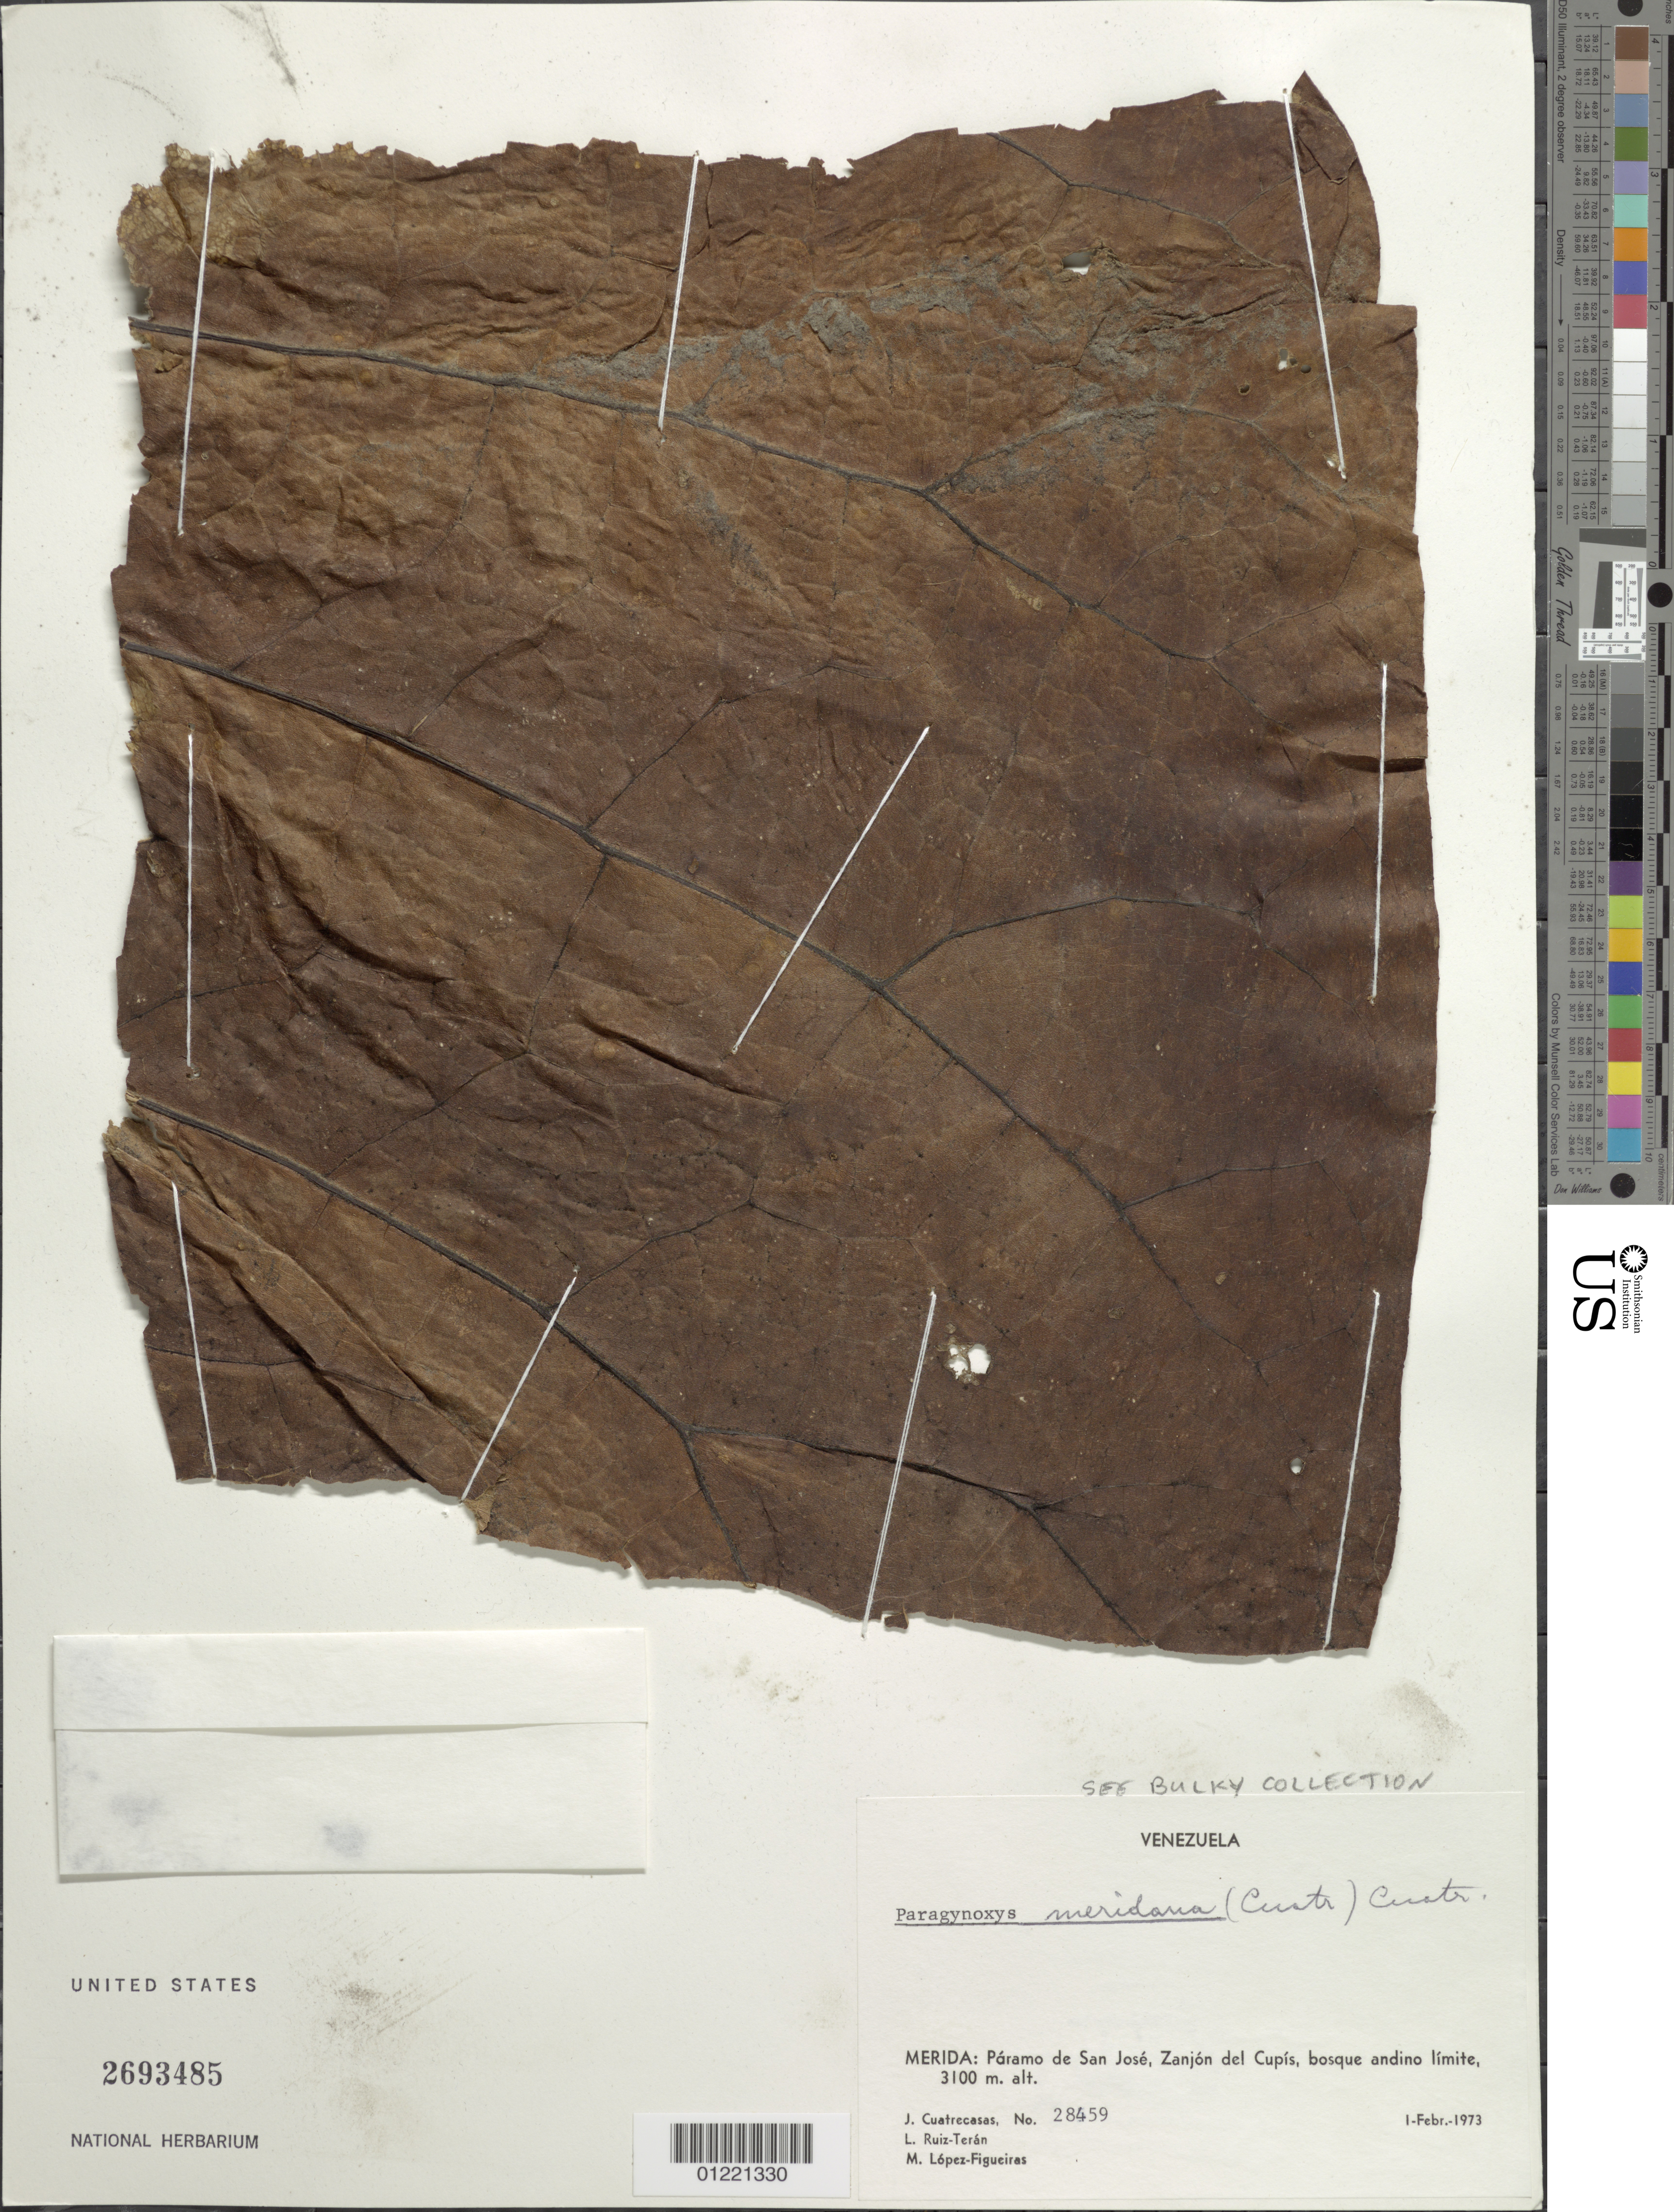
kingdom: Plantae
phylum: Tracheophyta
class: Magnoliopsida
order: Asterales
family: Asteraceae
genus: Paragynoxys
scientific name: Paragynoxys meridana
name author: (Cuatrec.) Cuatrec.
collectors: J. Cuatrecasas, L. E. Ruíz-Terán & M. López Figueiras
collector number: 28459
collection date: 1973-02-01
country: Venezuela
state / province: Mérida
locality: Paramo de San Jose, Zanjon del Cupis, bosque andino limite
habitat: bosque andino límite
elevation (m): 3100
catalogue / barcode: US 2693485